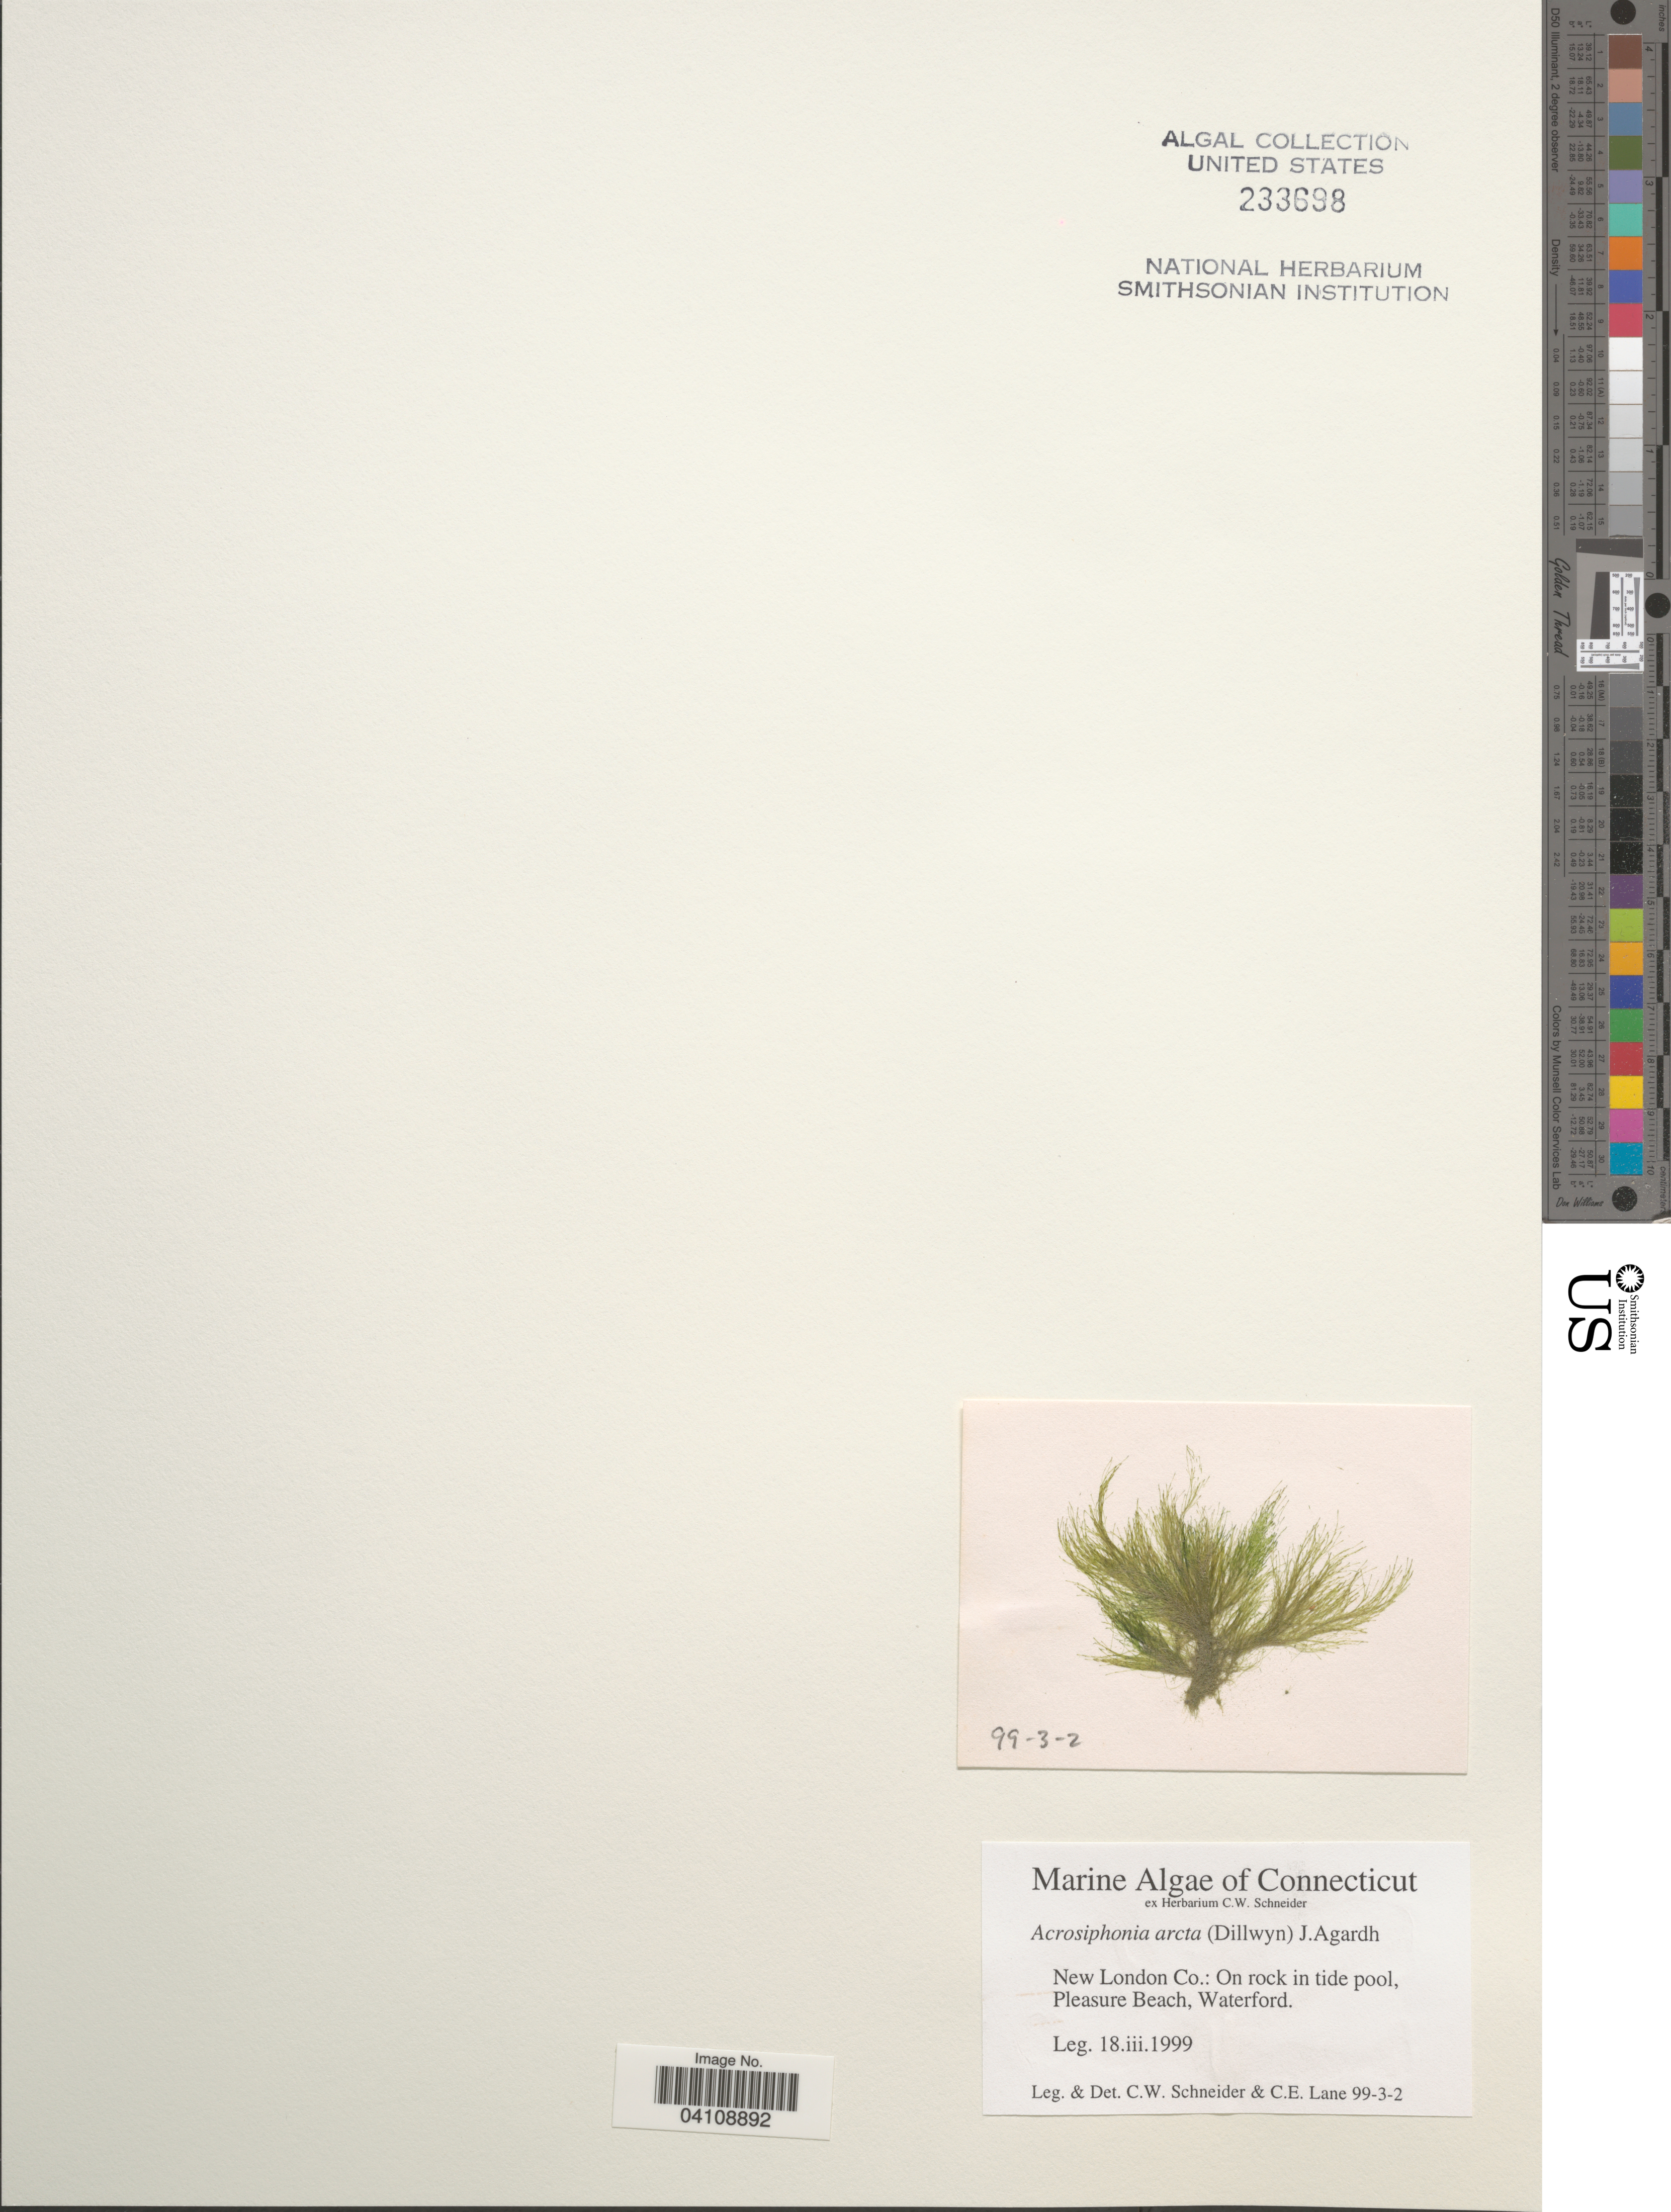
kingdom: Plantae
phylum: Chlorophyta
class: Ulvophyceae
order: Ulotrichales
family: Ulotrichaceae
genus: Acrosiphonia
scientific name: Acrosiphonia arcta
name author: (Dillwyn) Gain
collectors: C. W.Schneider & C. E. Lane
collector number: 99-3-2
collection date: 1999-03-18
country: United States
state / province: Connecticut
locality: New London Co.: O rock in tide pool, Pleasure Beach, Waterford.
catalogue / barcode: US 233698